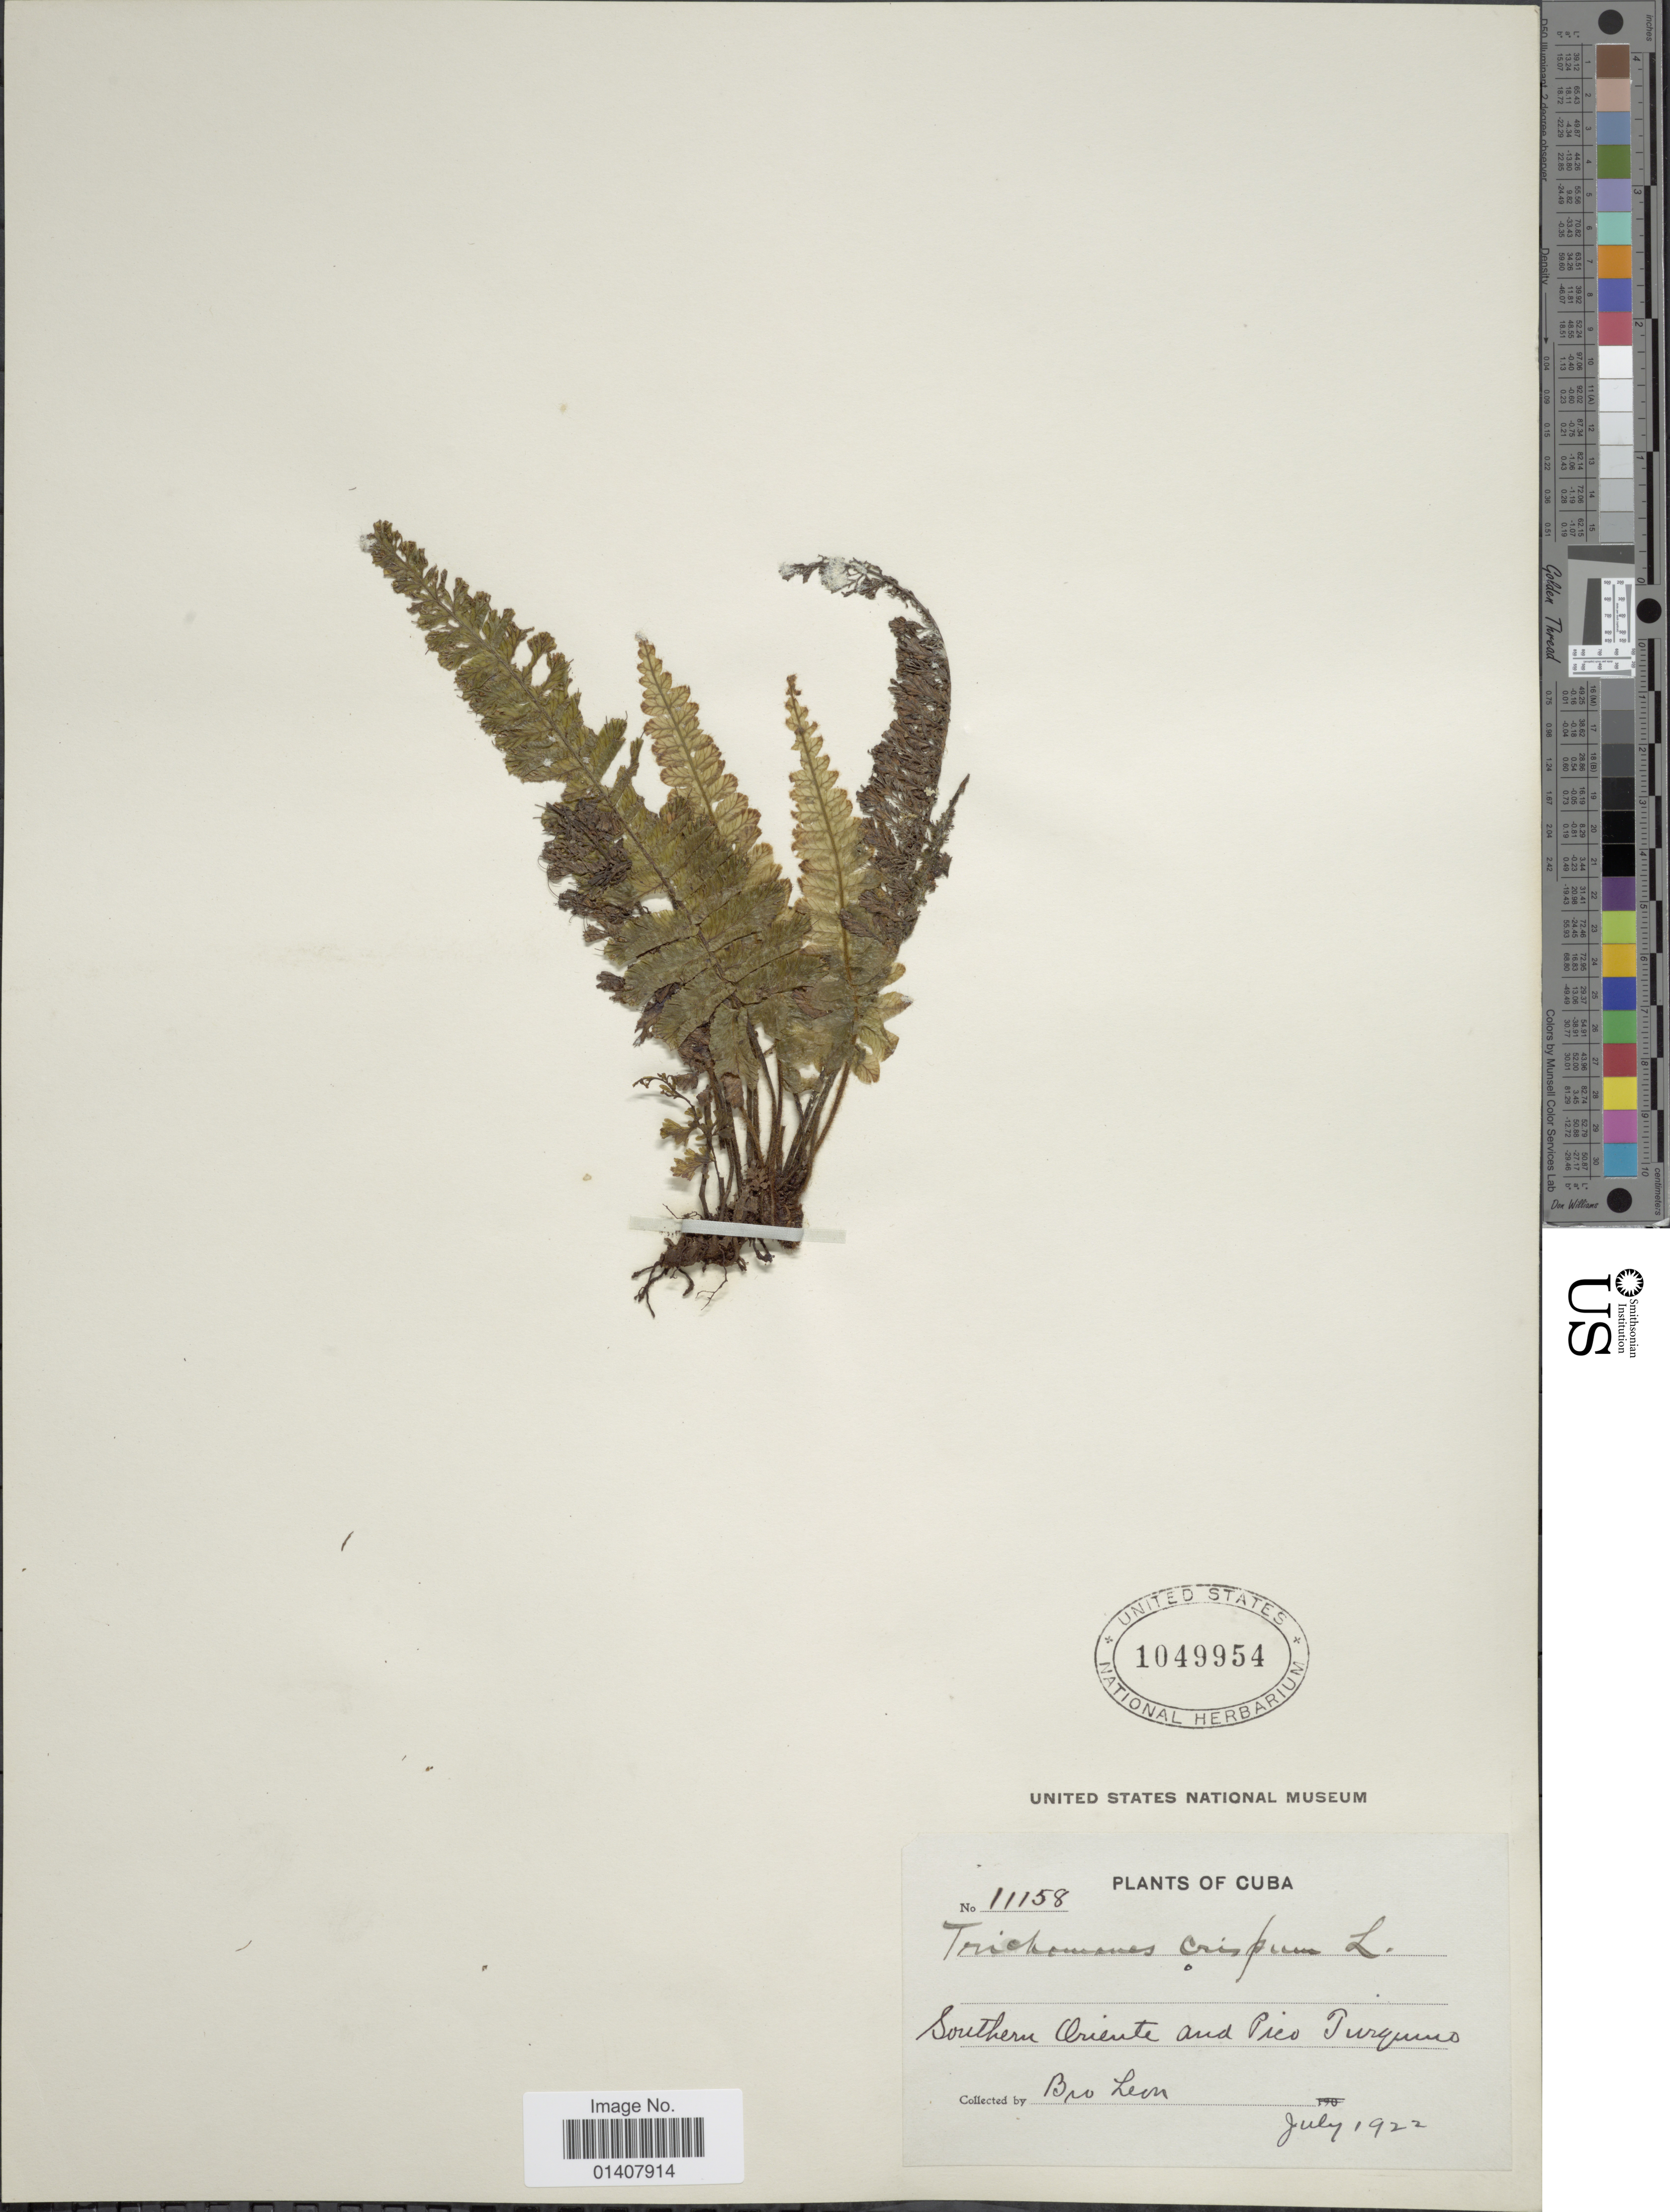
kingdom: Plantae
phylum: Tracheophyta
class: Polypodiopsida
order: Hymenophyllales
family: Hymenophyllaceae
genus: Trichomanes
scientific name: Trichomanes crispum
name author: L.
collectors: Bro. León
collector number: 11158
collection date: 1922-07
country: Cuba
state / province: Oriente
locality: Southern Oriente and Pico Turquino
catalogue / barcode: US 1049954